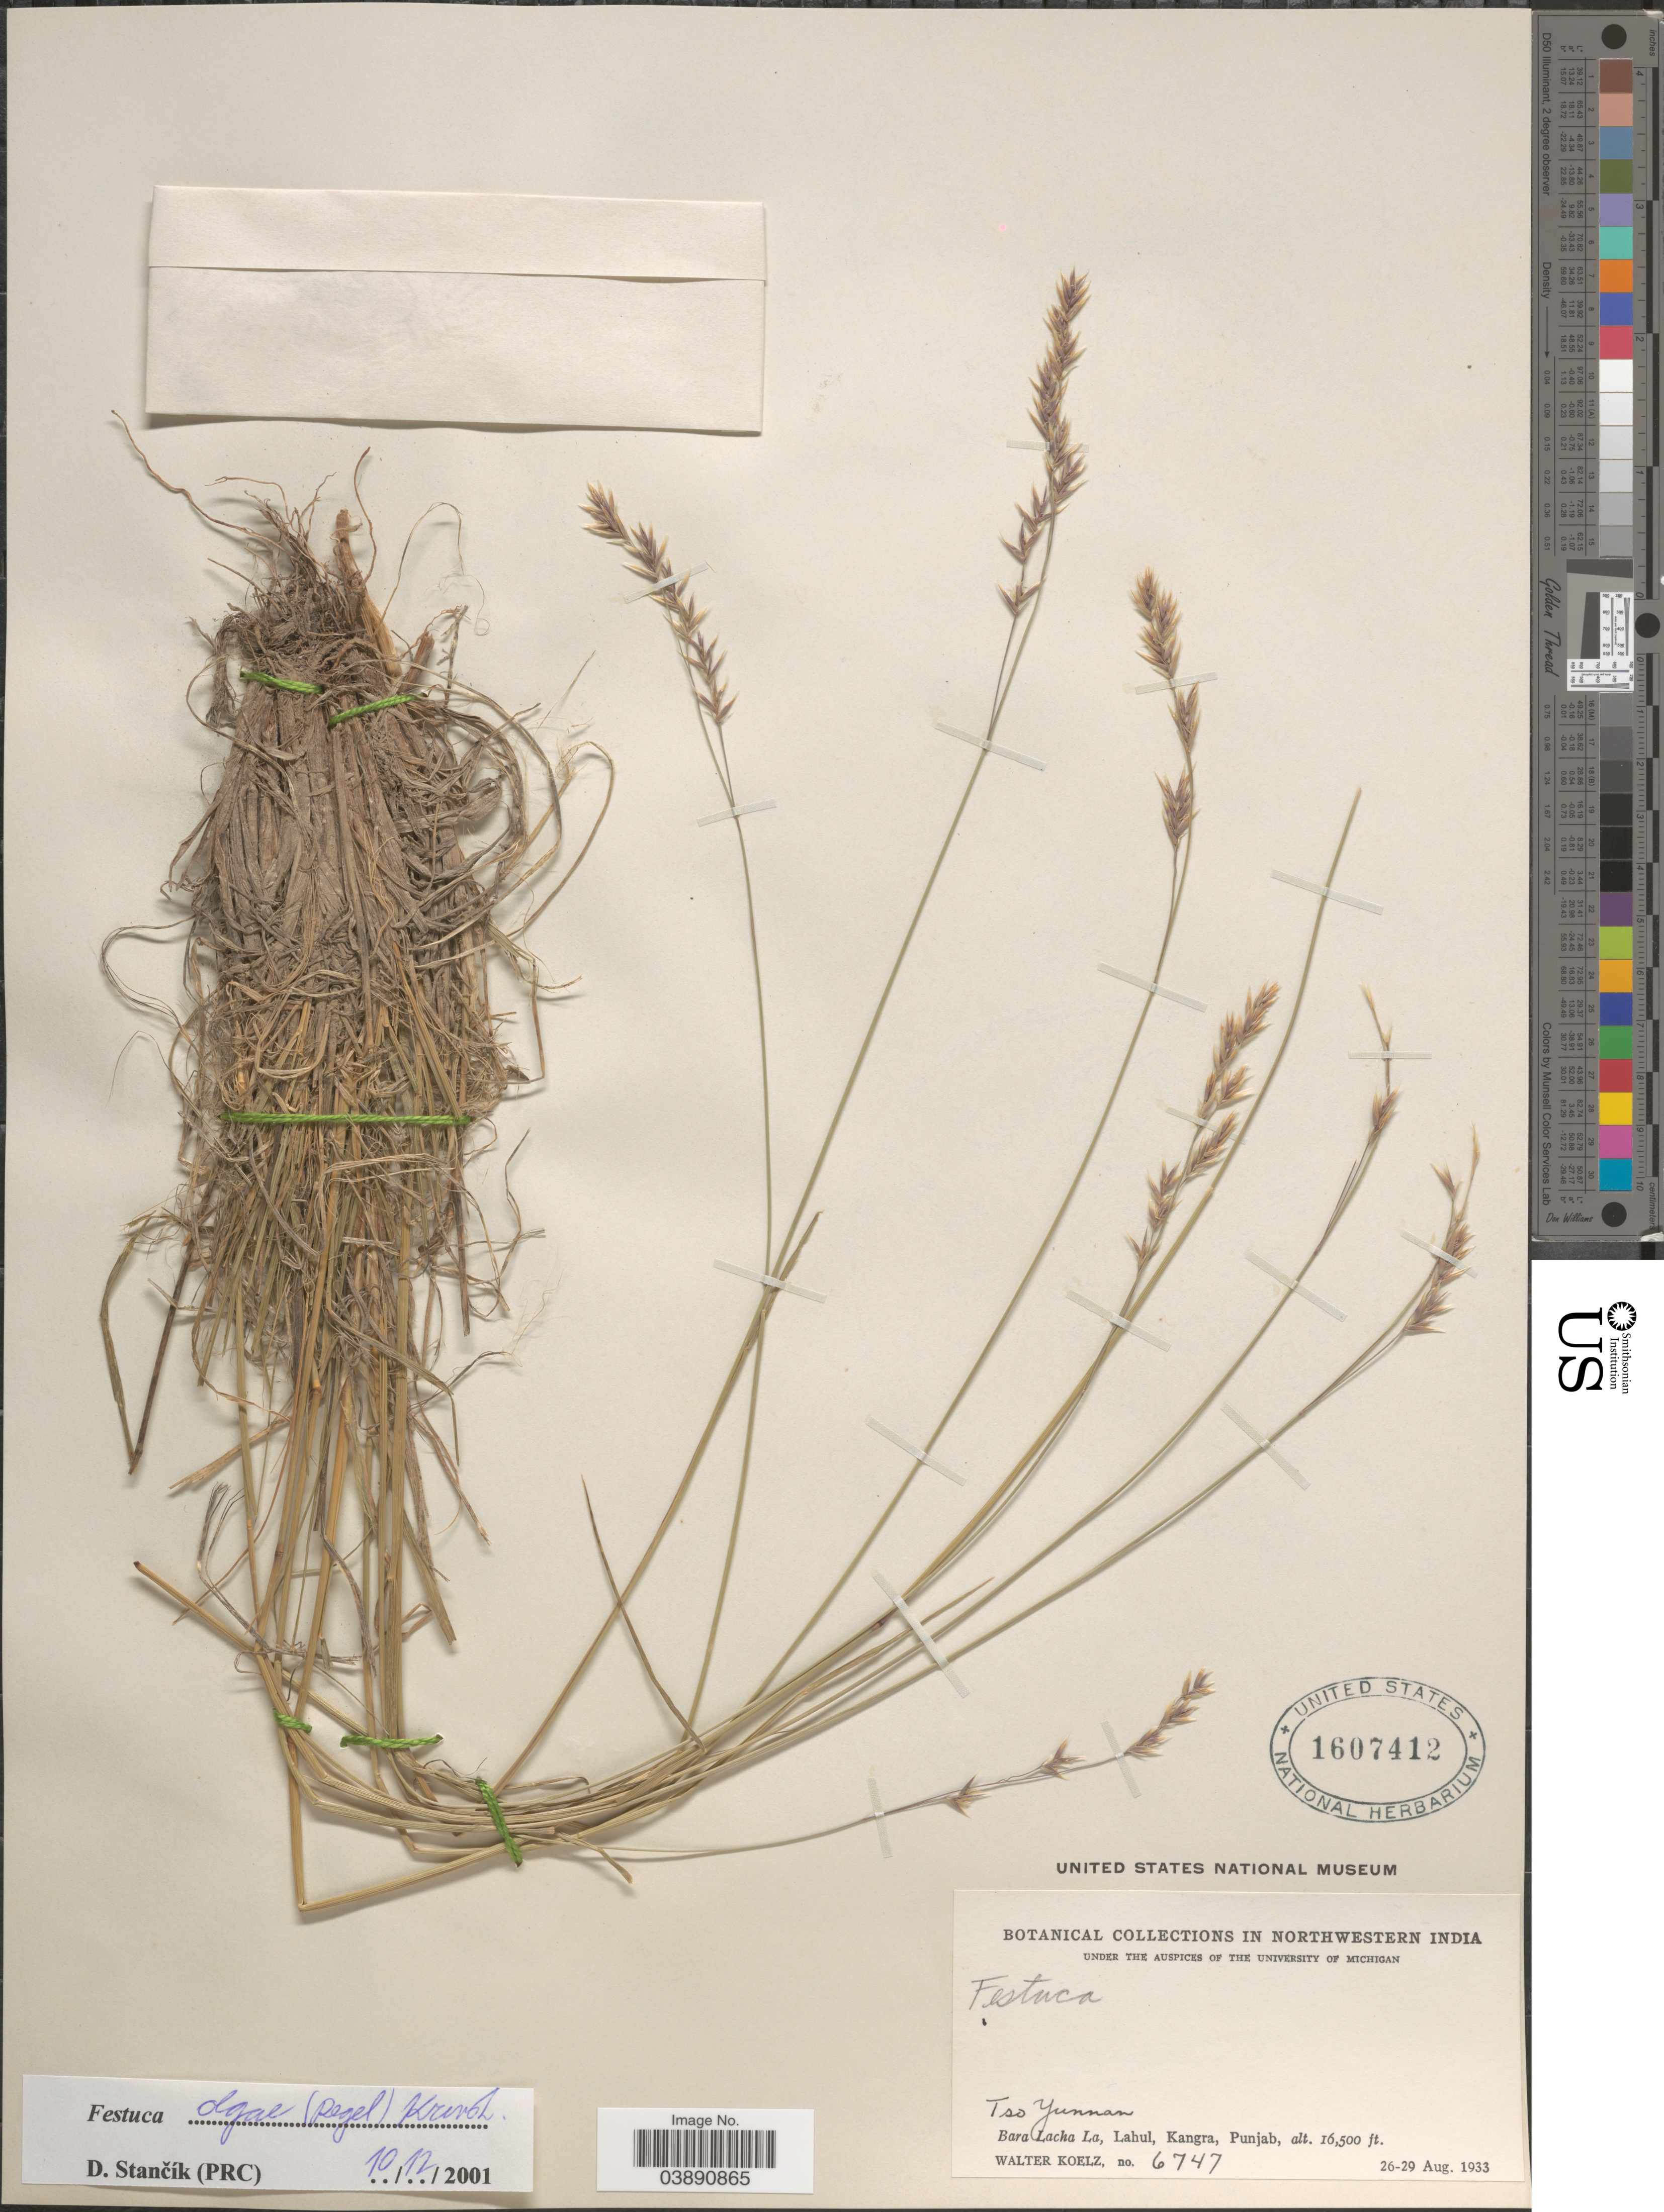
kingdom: Plantae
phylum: Tracheophyta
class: Liliopsida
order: Poales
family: Poaceae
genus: Festuca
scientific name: Festuca lucida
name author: Stapf & Hook. f.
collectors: W. N. Koelz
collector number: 6747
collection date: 1933-08-26/1933-08-29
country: India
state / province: Punjab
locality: Northwestern India. Tso Yunnan [unsure placement] Bara Lacha La, Lahul, Kangra.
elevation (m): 5029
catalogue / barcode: US 1607412